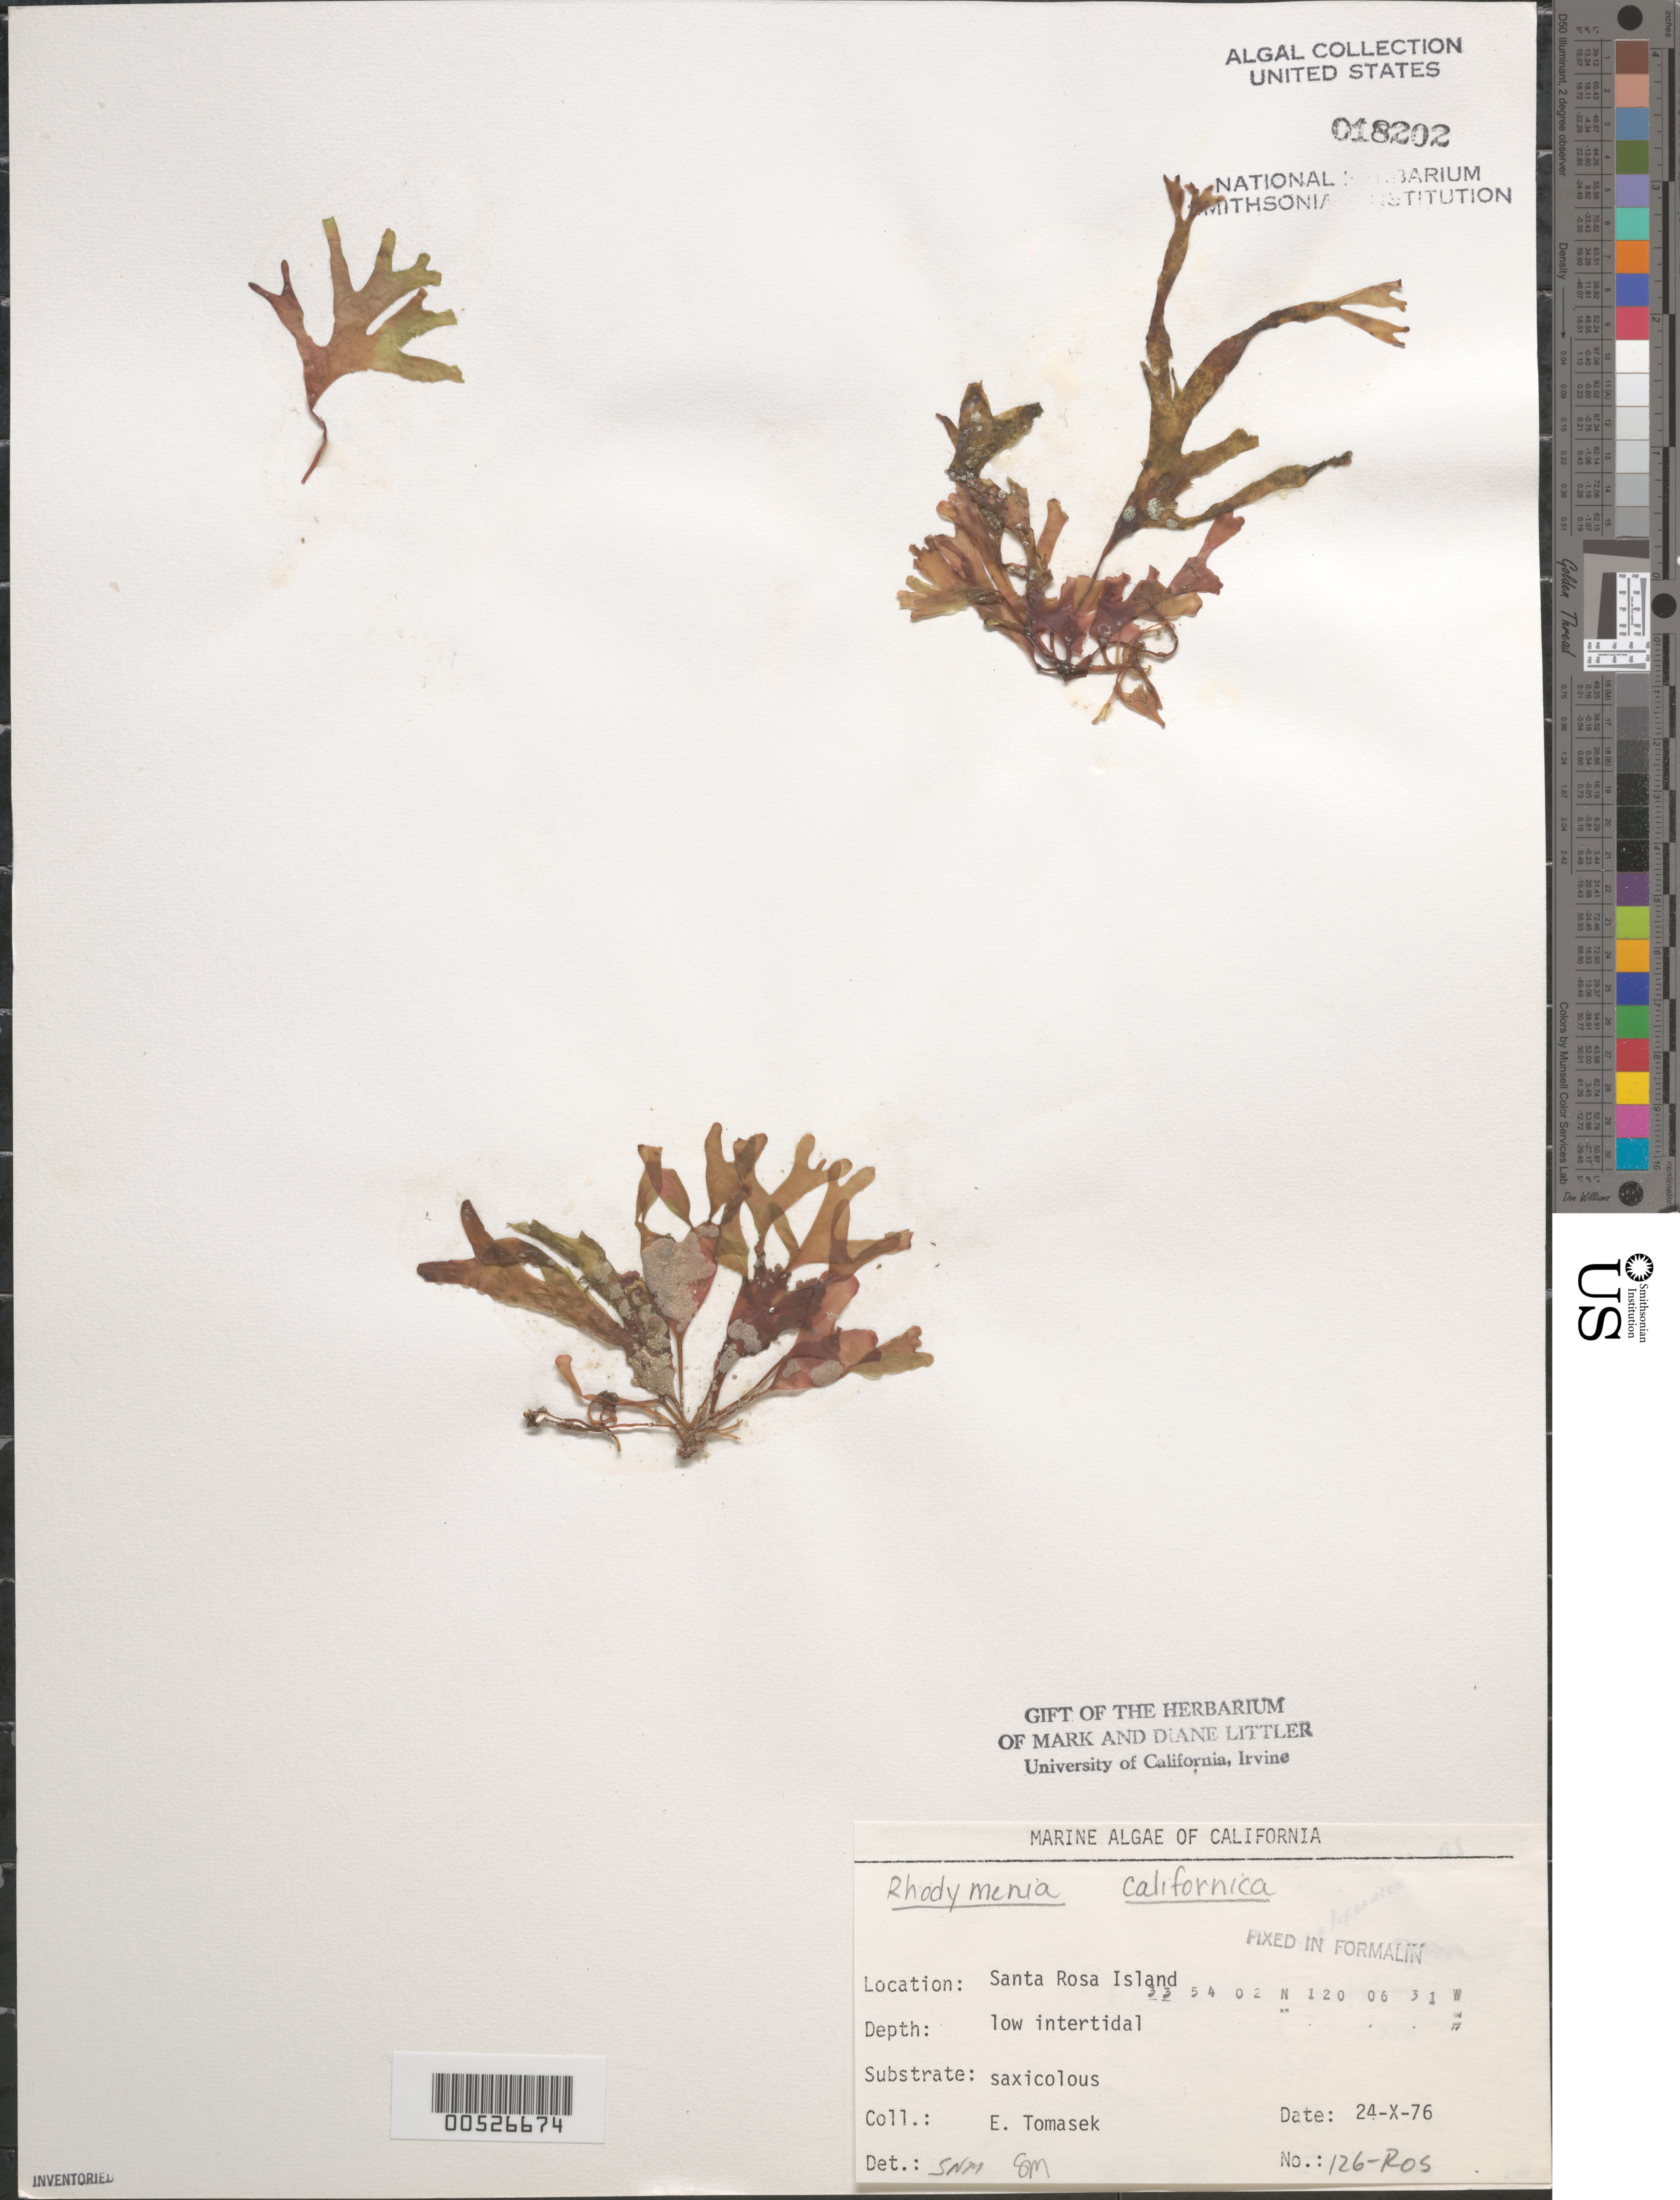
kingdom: Plantae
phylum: Rhodophyta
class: Florideophyceae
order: Rhodymeniales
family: Rhodymeniaceae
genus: Rhodymenia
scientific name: Rhodymenia californica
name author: Kylin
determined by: Murray, S. N.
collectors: E. Tomasek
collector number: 126-ROS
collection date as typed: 24 Oct 1976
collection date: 1976-10-24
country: United States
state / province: California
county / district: Santa Barbara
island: Santa Rosa Island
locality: Johnson's Lee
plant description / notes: BLM-SOCALBIGHT Rocky Intertidal Survey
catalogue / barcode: US 18202